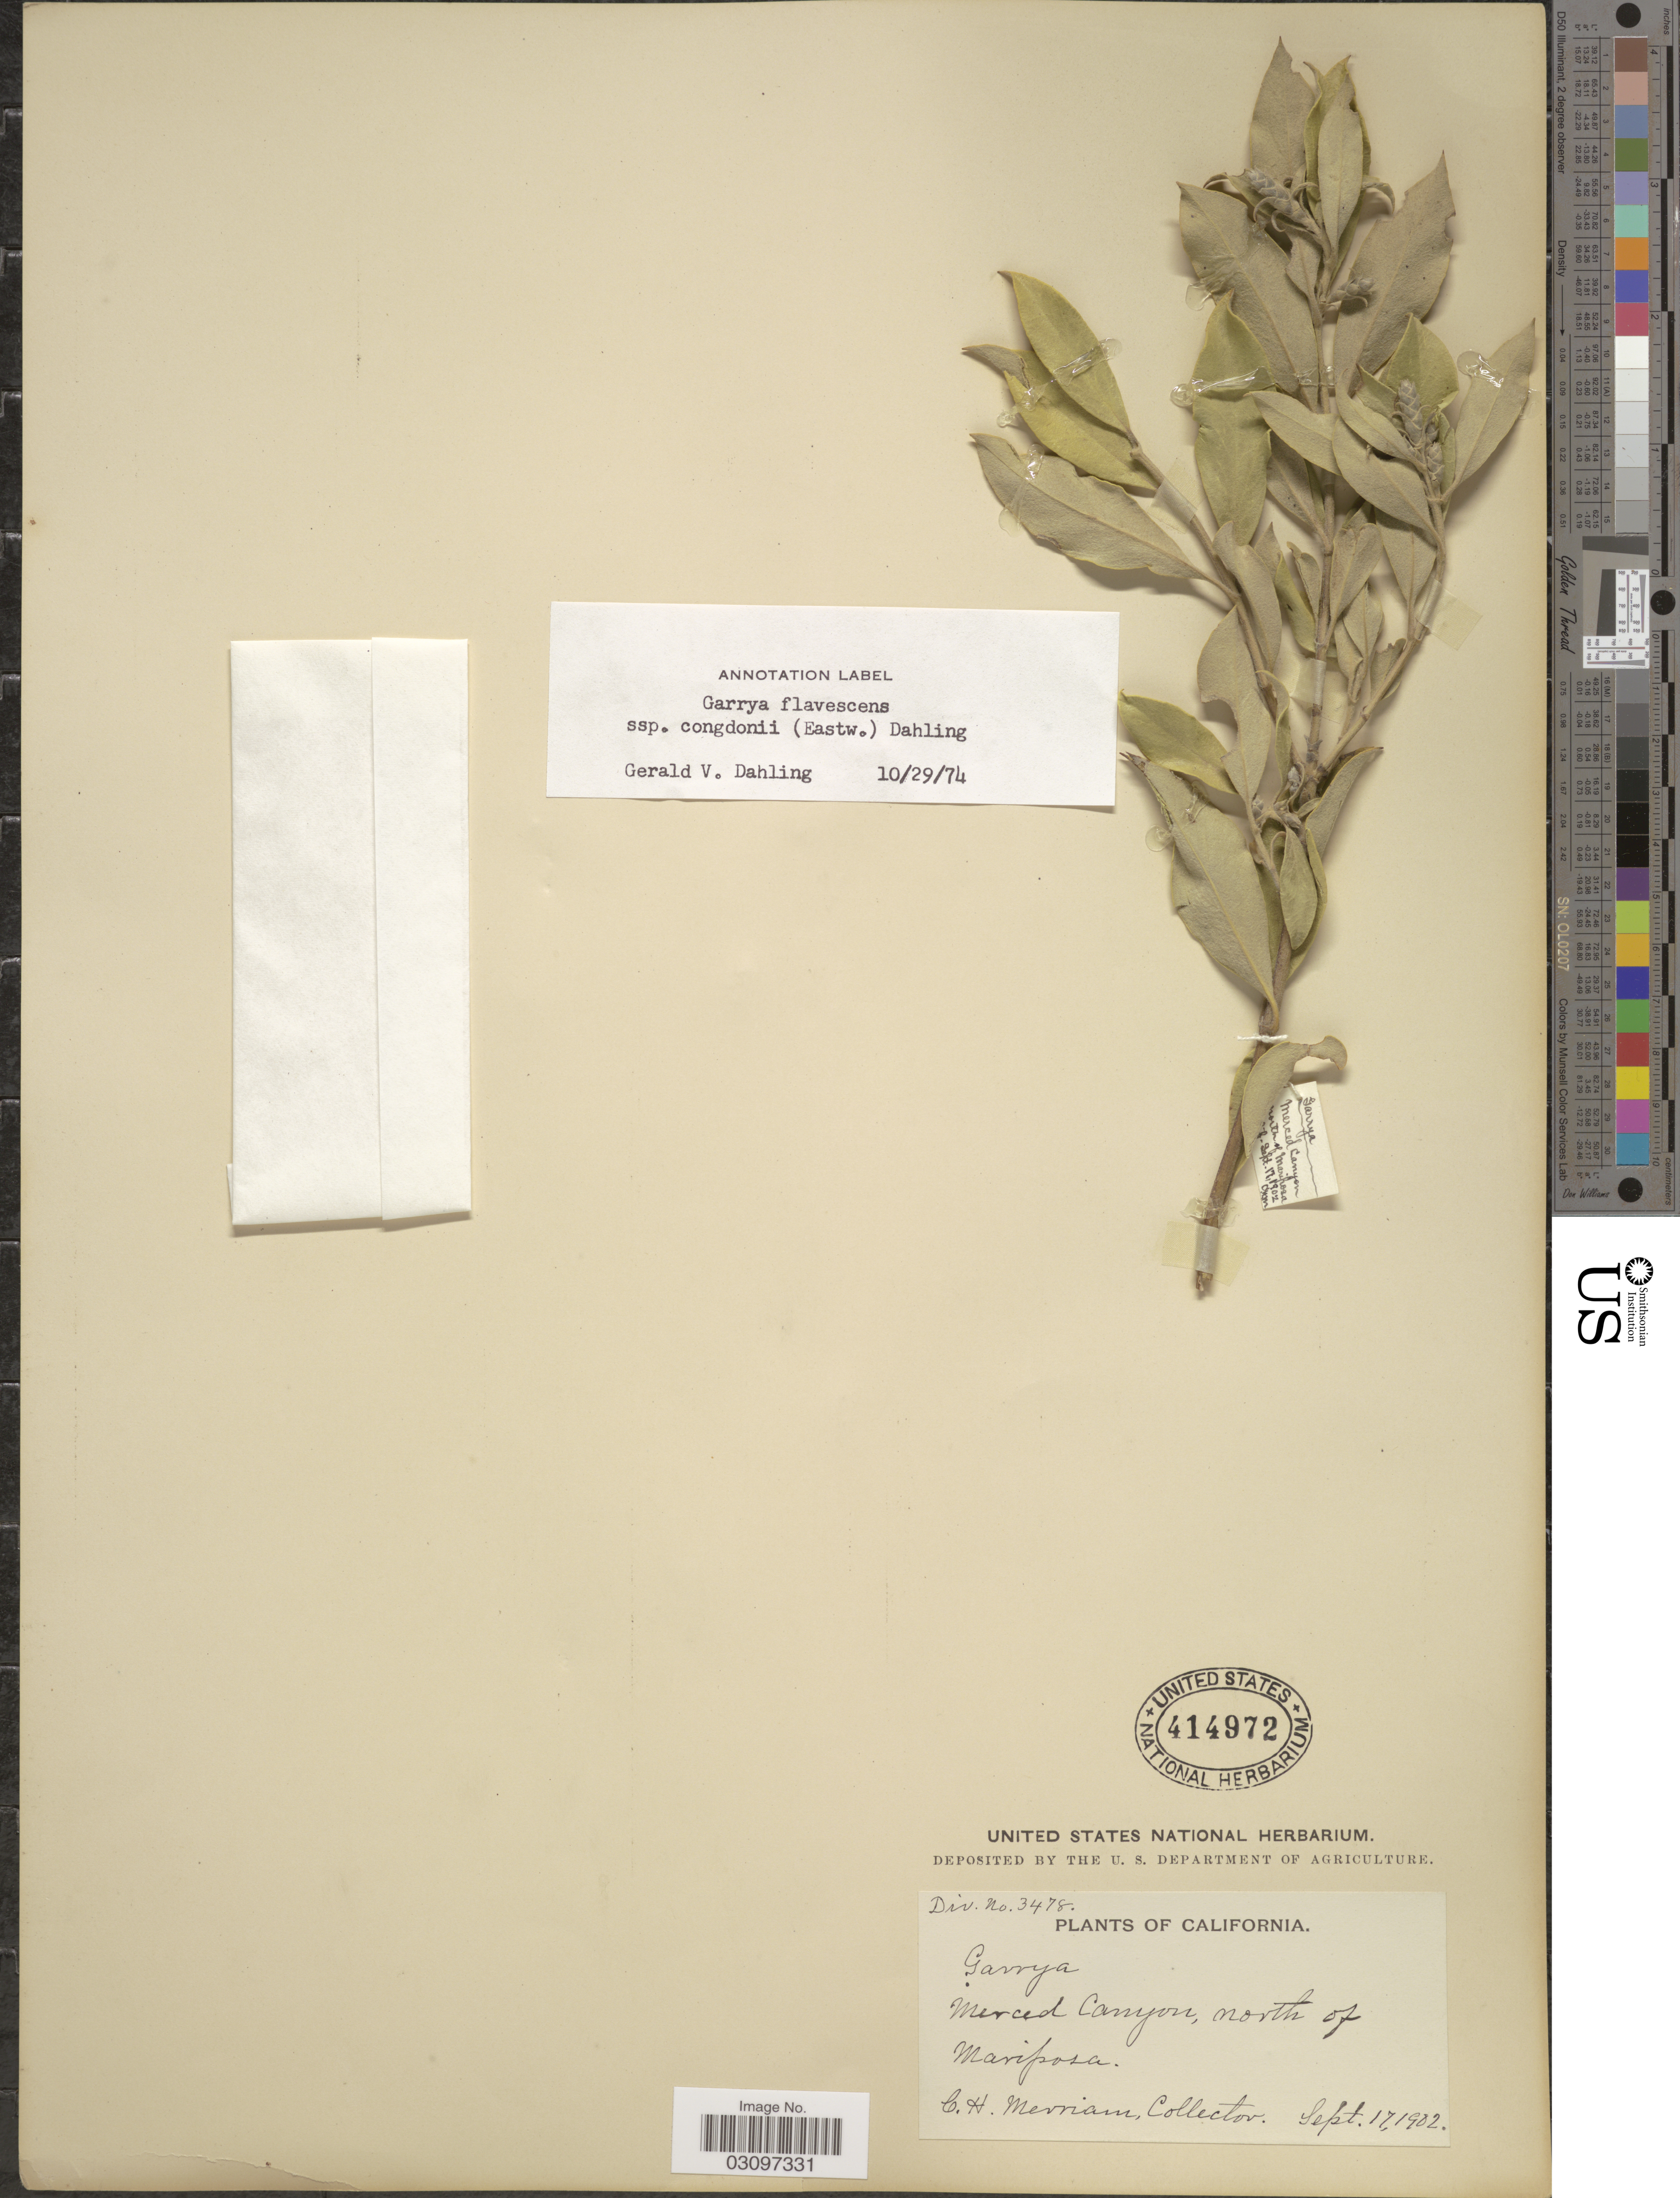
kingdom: Plantae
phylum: Tracheophyta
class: Magnoliopsida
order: Garryales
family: Garryaceae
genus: Garrya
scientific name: Garrya flavescens subsp. congdonii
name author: (Eastw.) Dahling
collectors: C. Merriam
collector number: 3478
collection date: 1902-09-17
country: United States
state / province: California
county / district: Mariposa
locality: Merced Canyon, north of Mariposa.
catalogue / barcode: US 414972